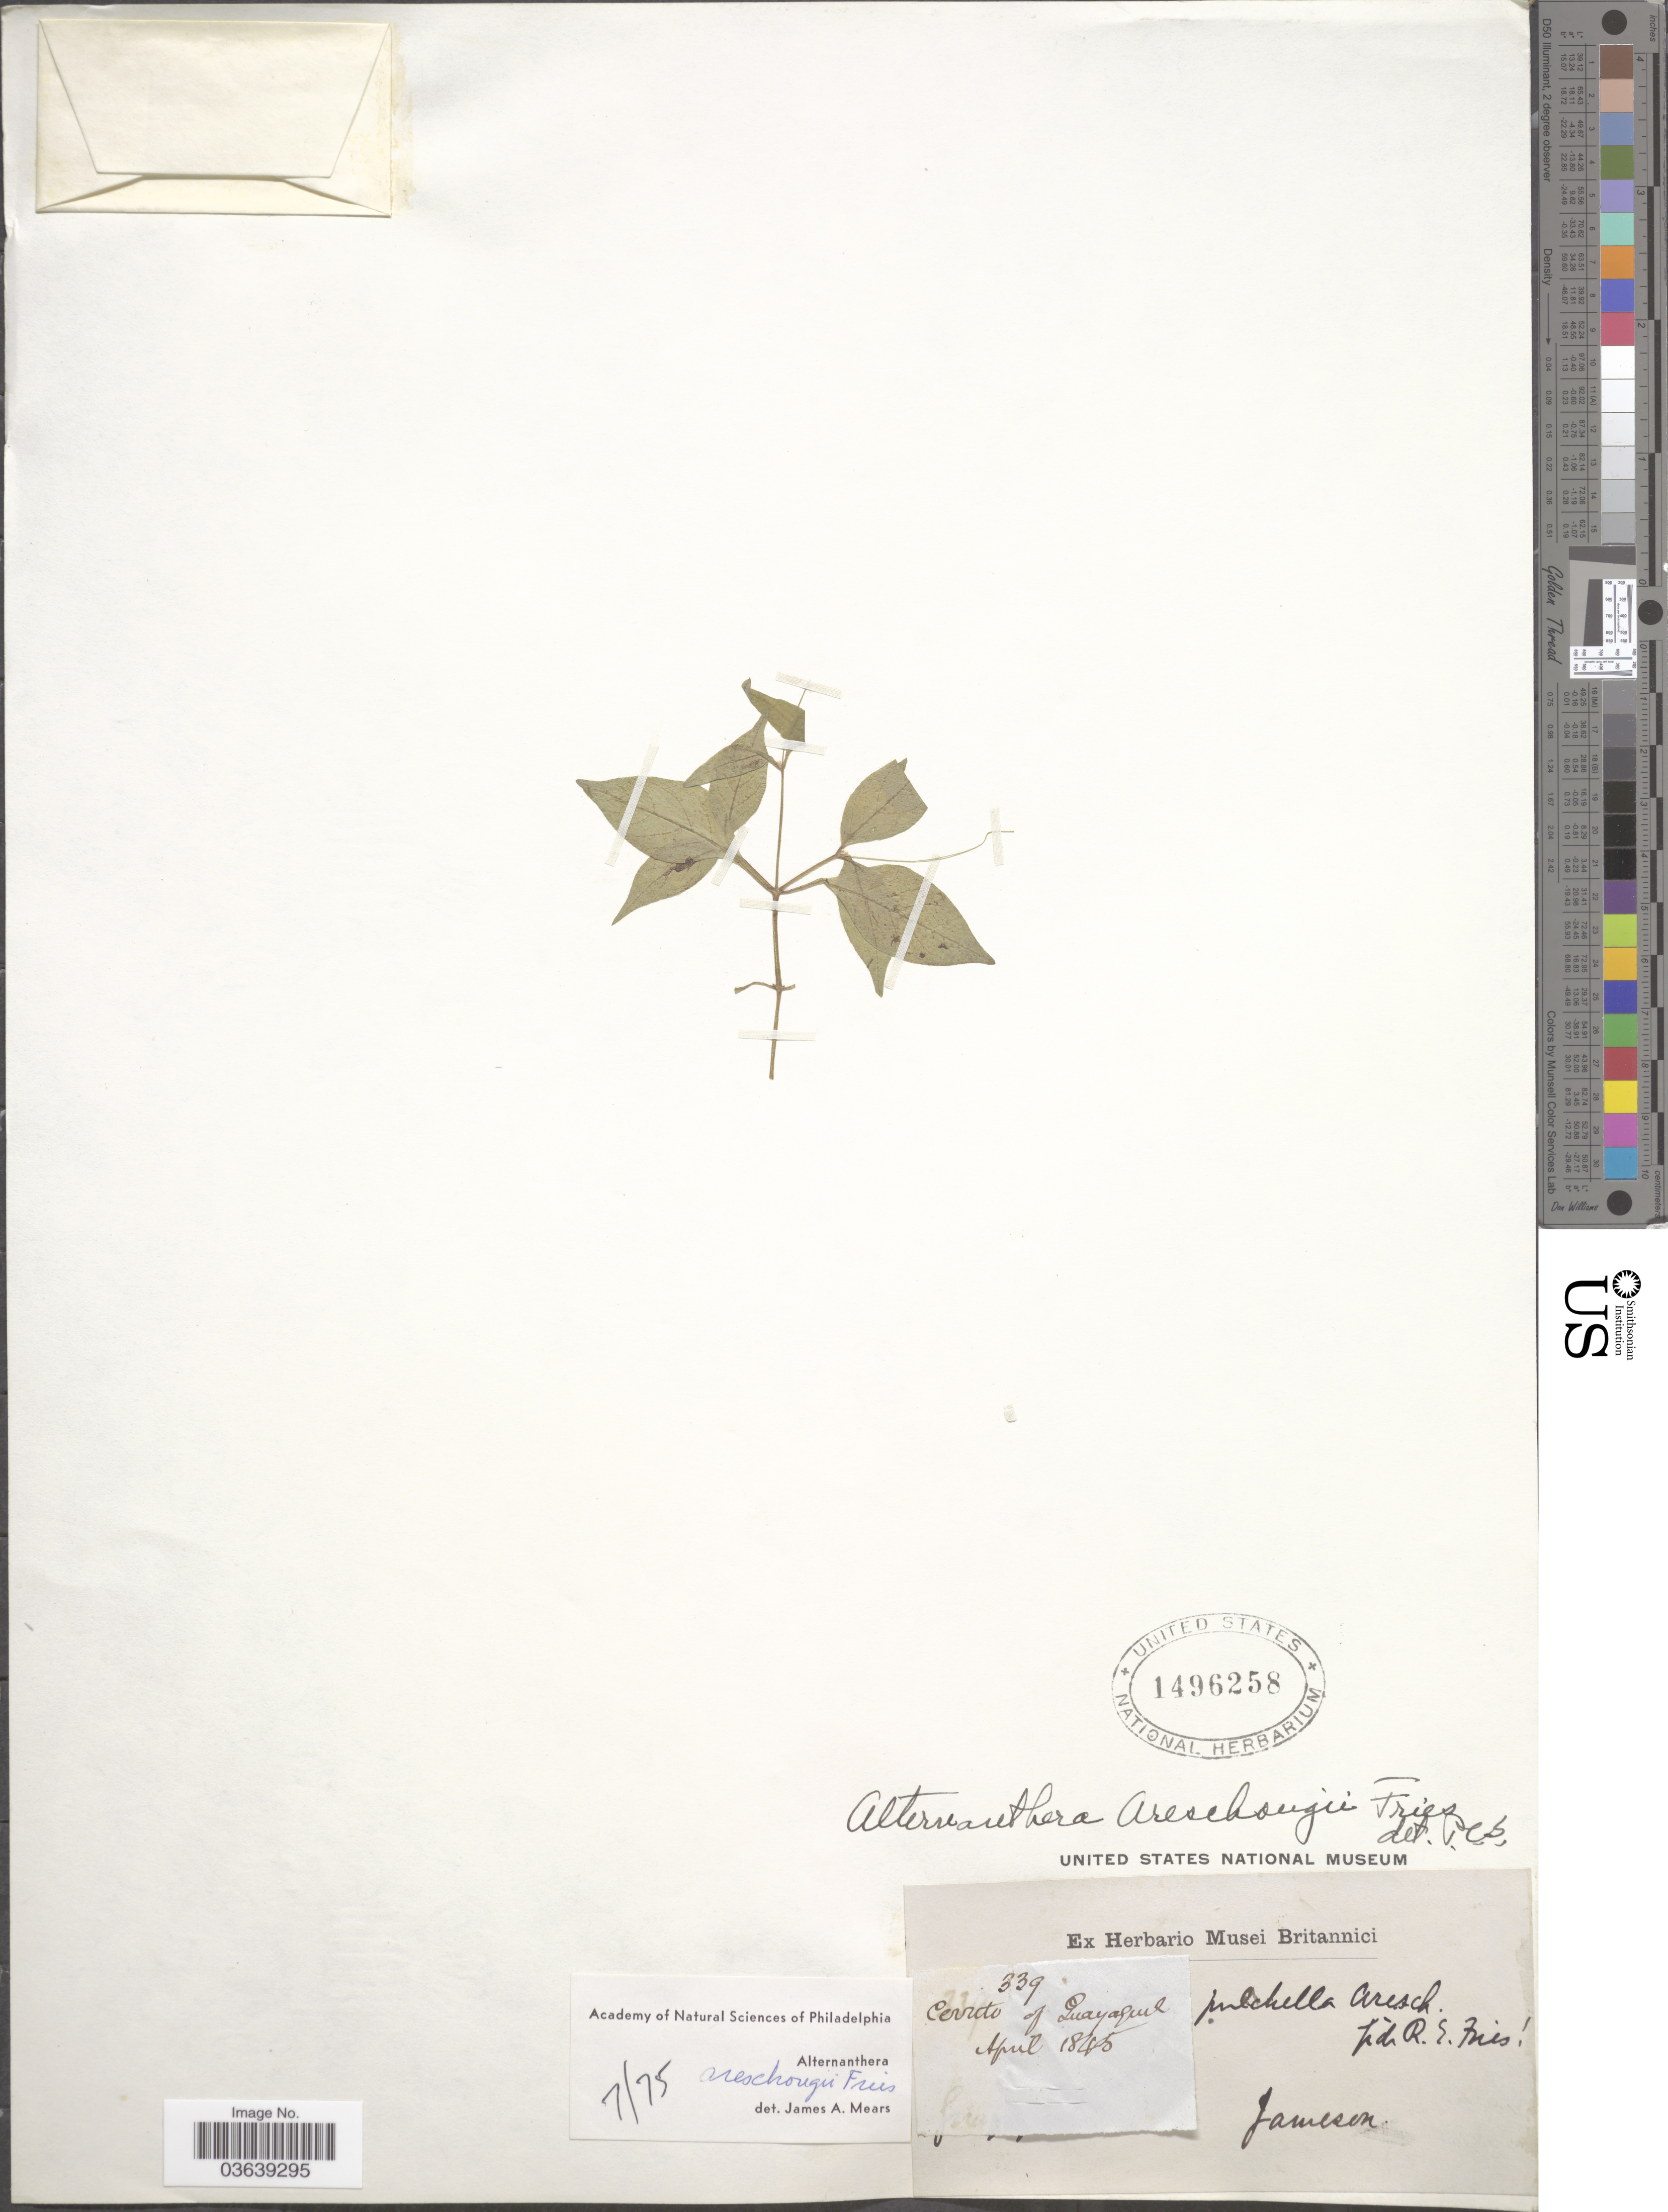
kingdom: Plantae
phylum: Tracheophyta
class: Magnoliopsida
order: Caryophyllales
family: Amaranthaceae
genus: Iresine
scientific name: Iresine areschougii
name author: R.E. Fr.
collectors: -- Jameson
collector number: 339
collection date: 1845-04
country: Ecuador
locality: Cerrito of Guayaquil.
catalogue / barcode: US 1496258